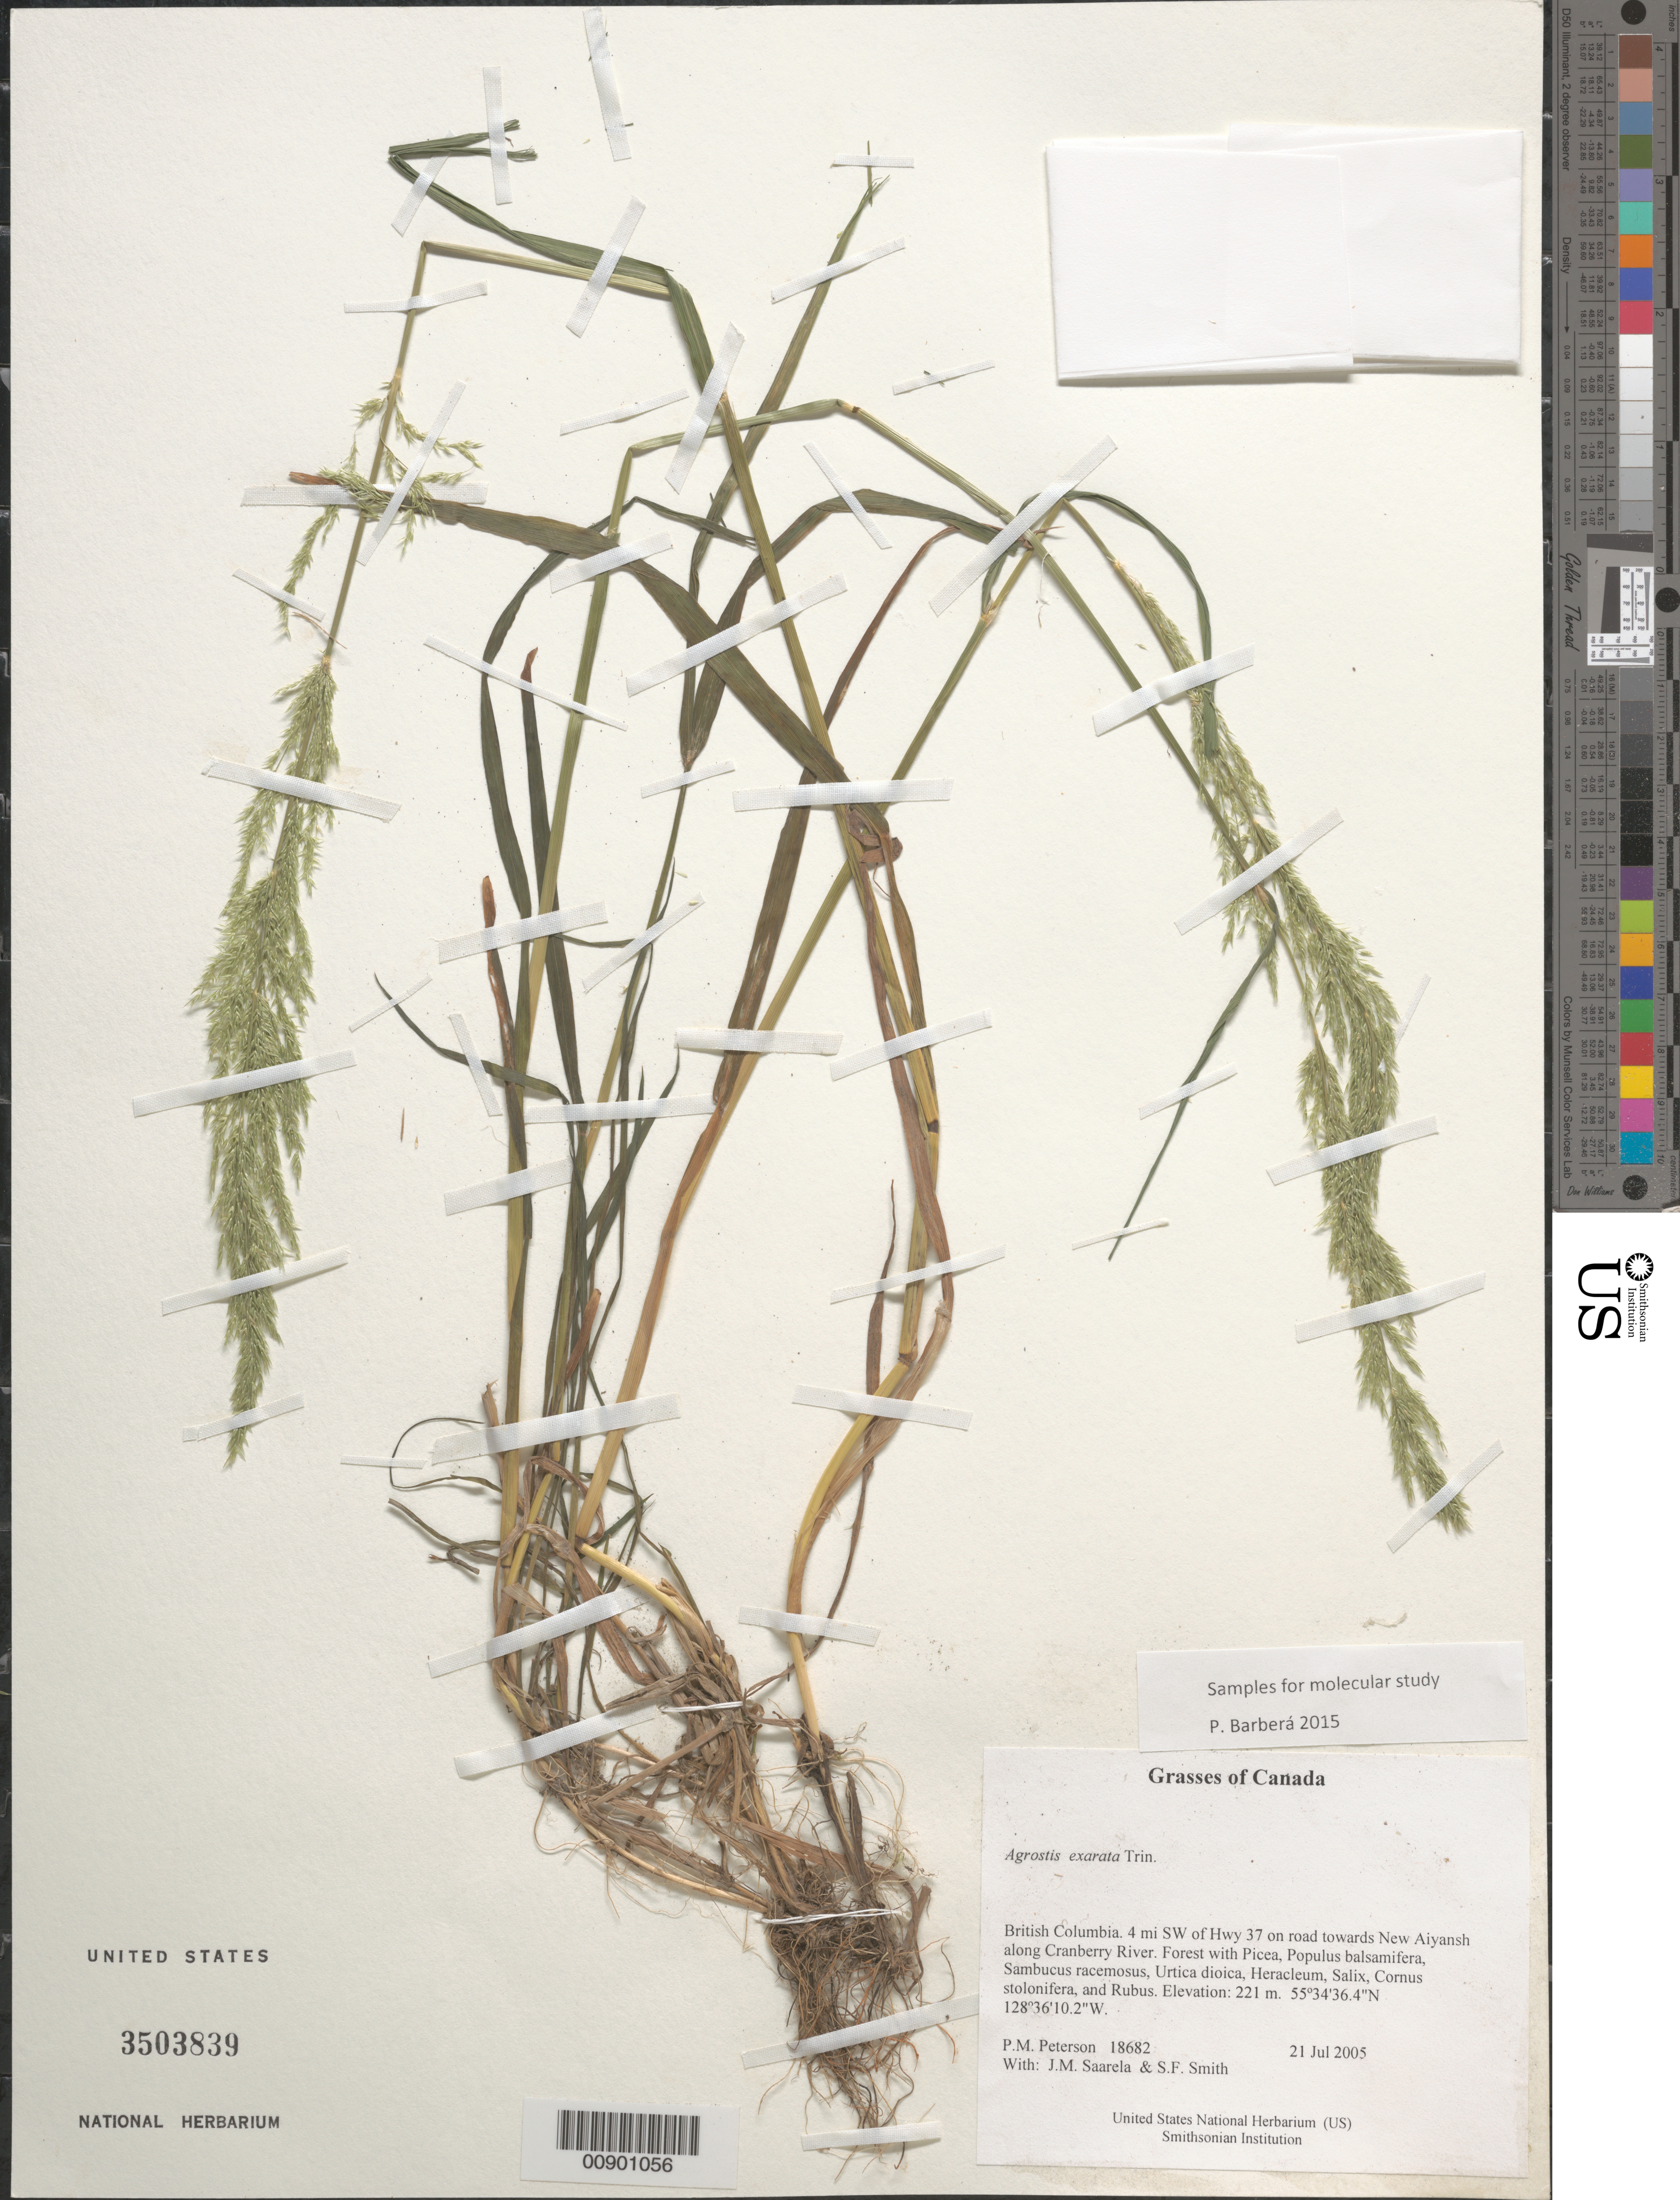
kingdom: Plantae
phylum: Tracheophyta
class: Liliopsida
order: Poales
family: Poaceae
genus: Agrostis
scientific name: Agrostis exarata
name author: Trin.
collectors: P. M. Peterson, J. Saarela & S.F. Smith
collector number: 18682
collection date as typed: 21 Jul 2004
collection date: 2004-07-21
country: Canada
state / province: British Columbia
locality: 4 mi SW of Hwy 37 on road towards New Aiyansh along Cranberry River. Forest with Picea, Populus balsamifera, Sambucus racemosus, Urtica dioica, Heracleum, Salix, Cornus stolonifera, and Rubus.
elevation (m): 221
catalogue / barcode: US 3503839